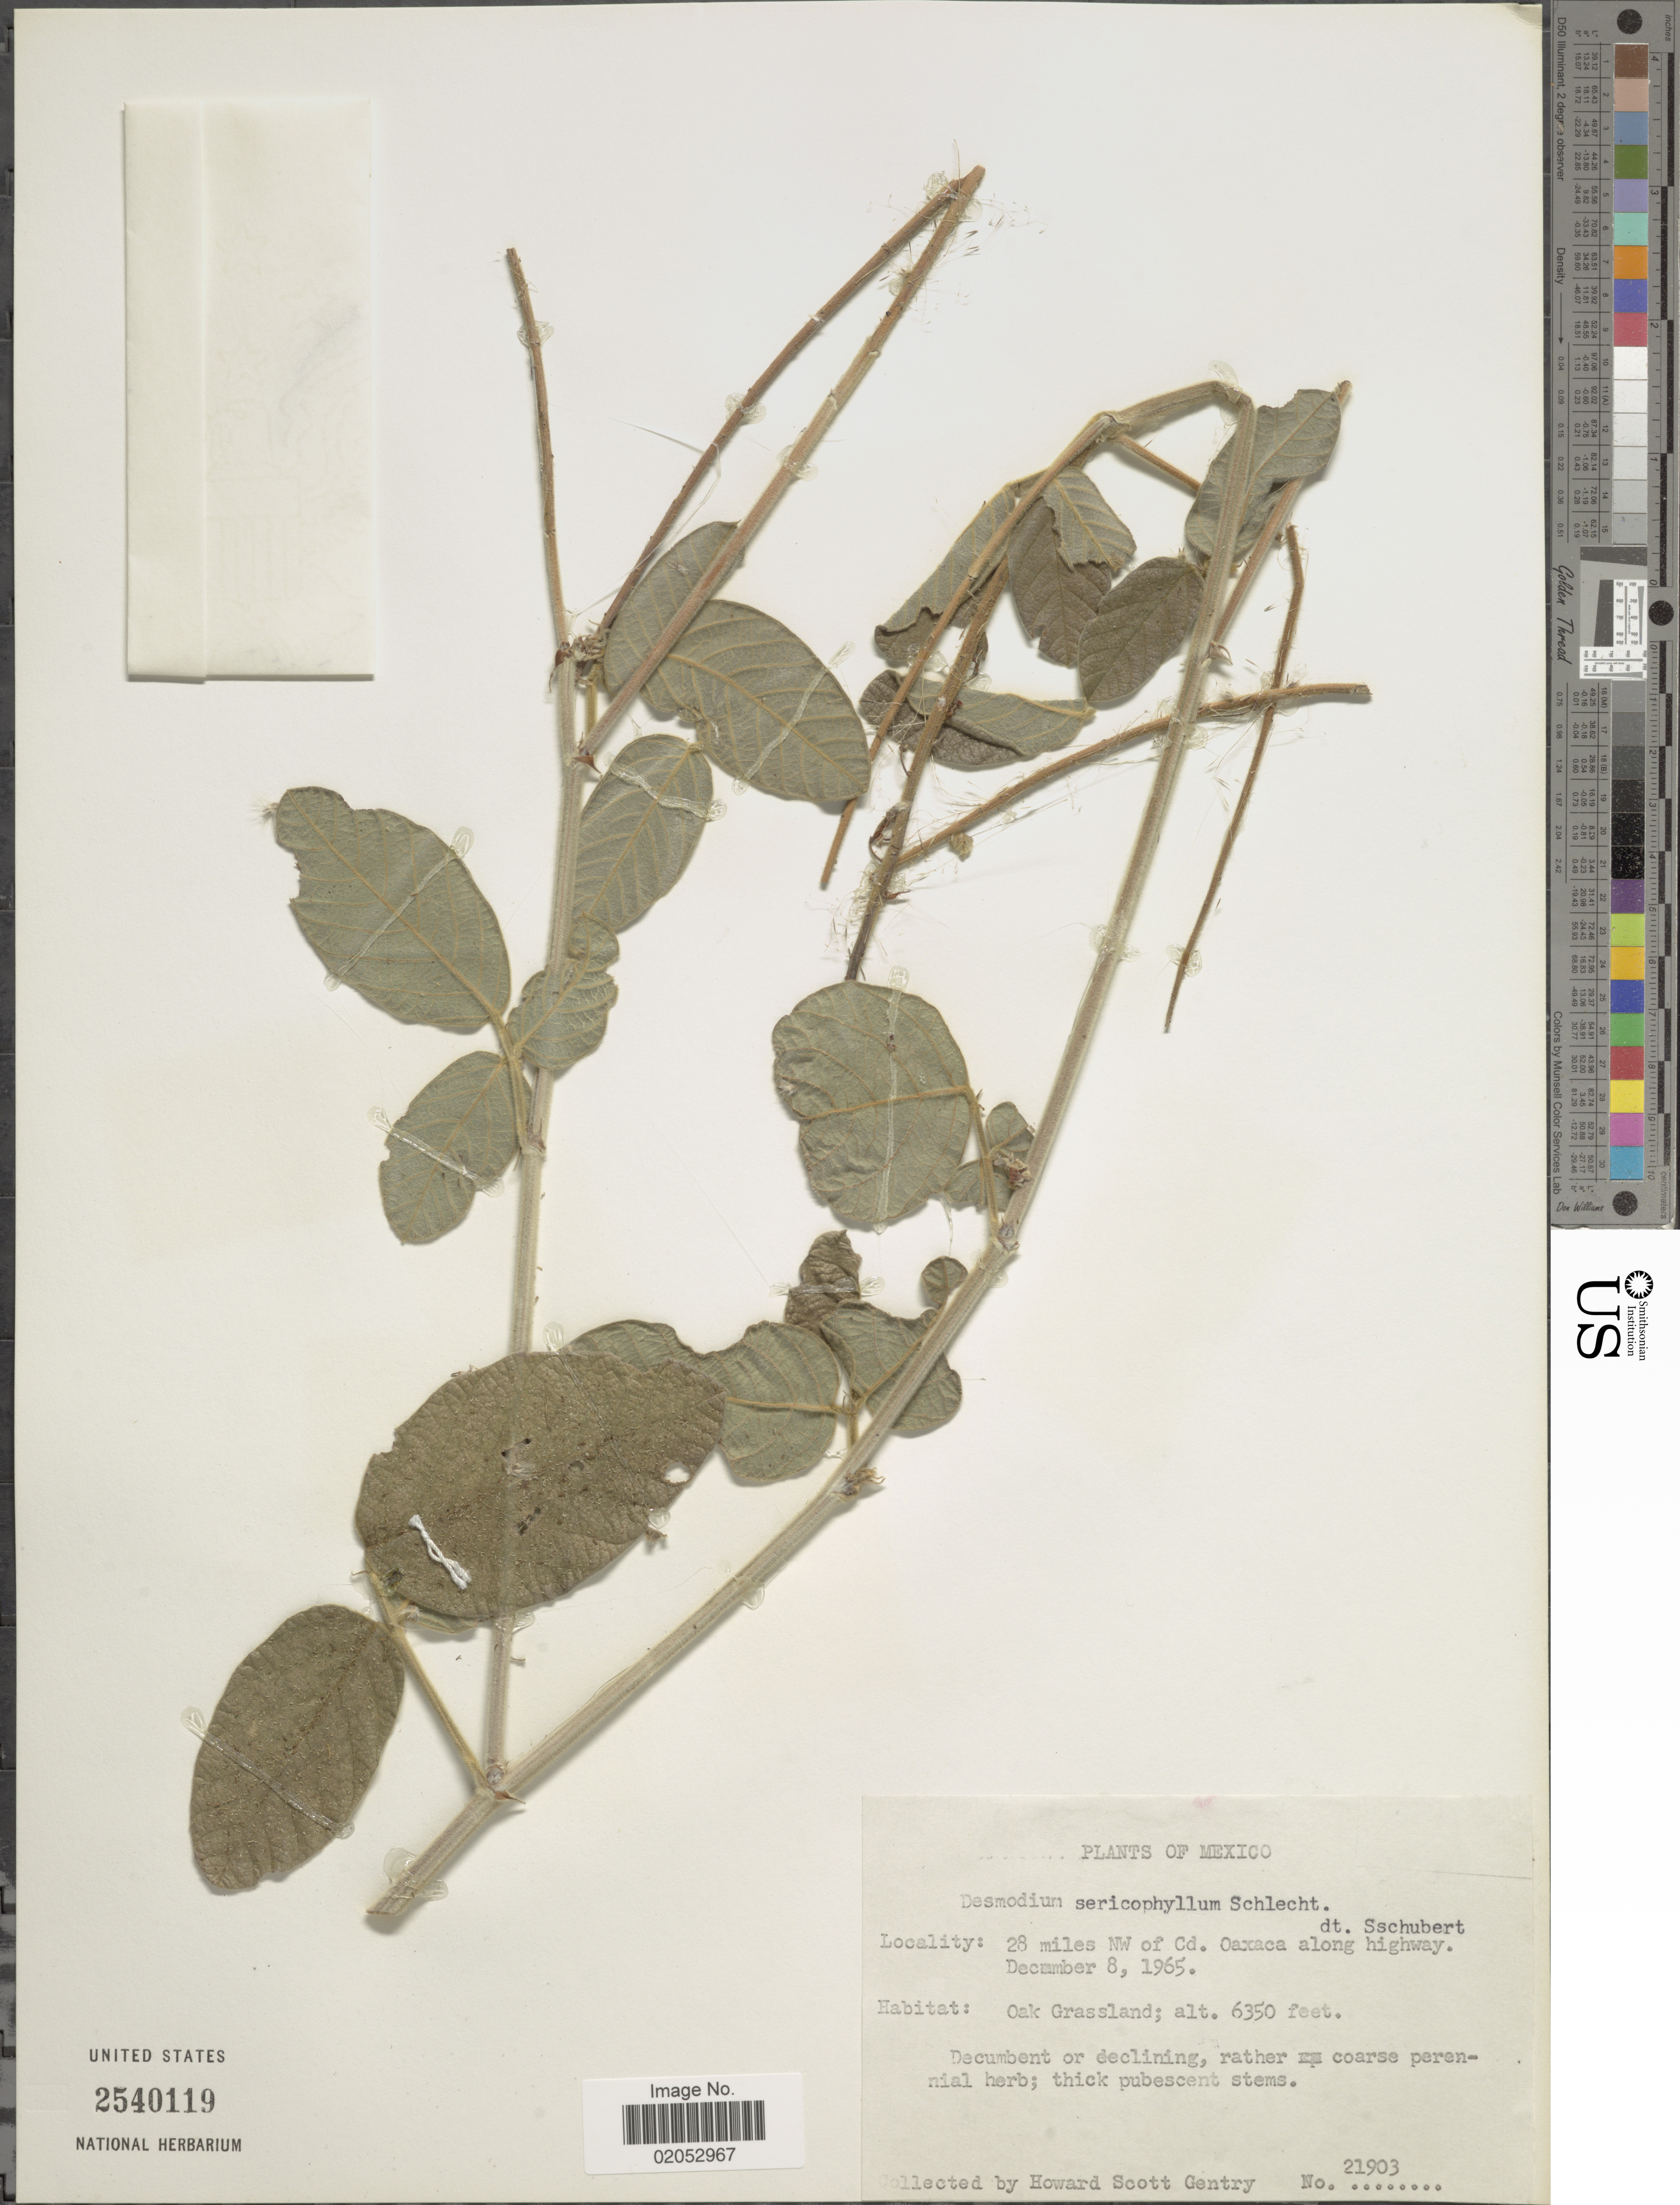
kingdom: Plantae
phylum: Tracheophyta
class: Magnoliopsida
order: Fabales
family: Fabaceae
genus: Desmodium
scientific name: Desmodium sericophyllum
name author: Schltdl.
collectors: H. S. Gentry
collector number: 21903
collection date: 1965-12-08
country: Mexico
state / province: Oaxaca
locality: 28 miles NW of Cd. Oaxaca along highway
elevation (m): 1935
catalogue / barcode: US 2540119